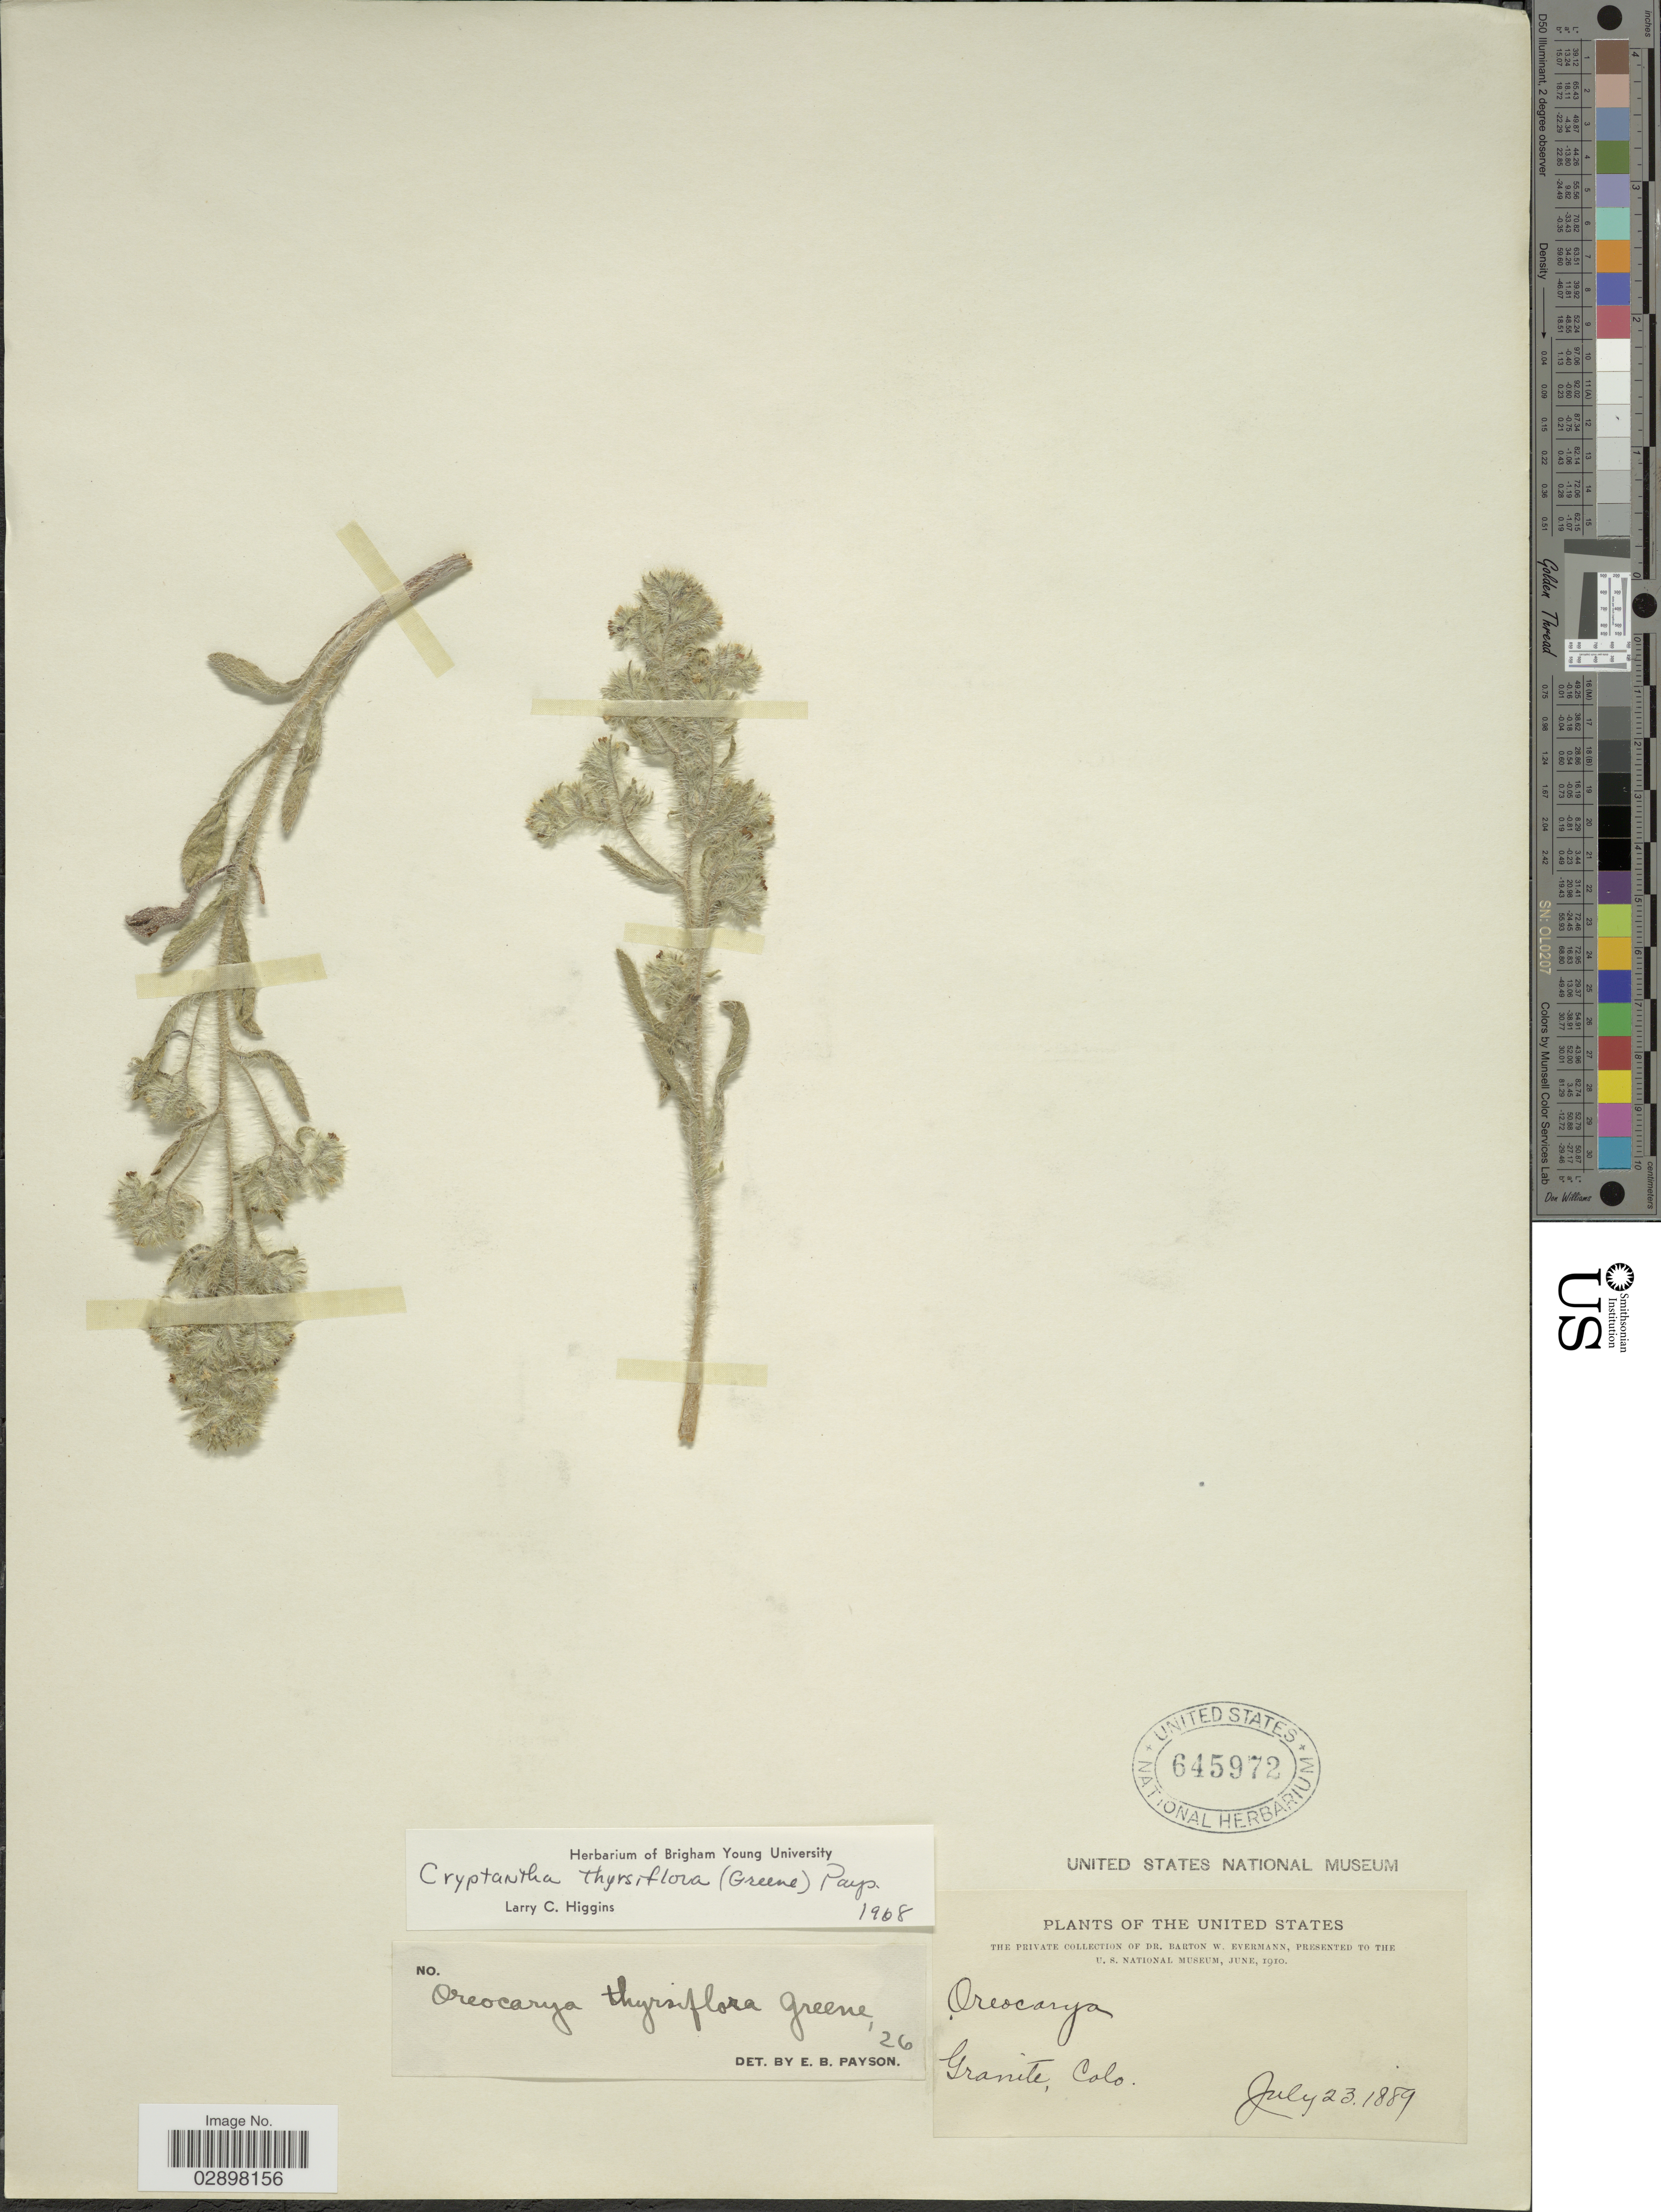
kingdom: Plantae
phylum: Tracheophyta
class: Magnoliopsida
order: Boraginales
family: Boraginaceae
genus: Cryptantha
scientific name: Cryptantha thyrsiflora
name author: (Greene) Payson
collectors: B. W. Evermann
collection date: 1889-07-23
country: United States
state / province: Colorado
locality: Granite.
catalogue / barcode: US 645972